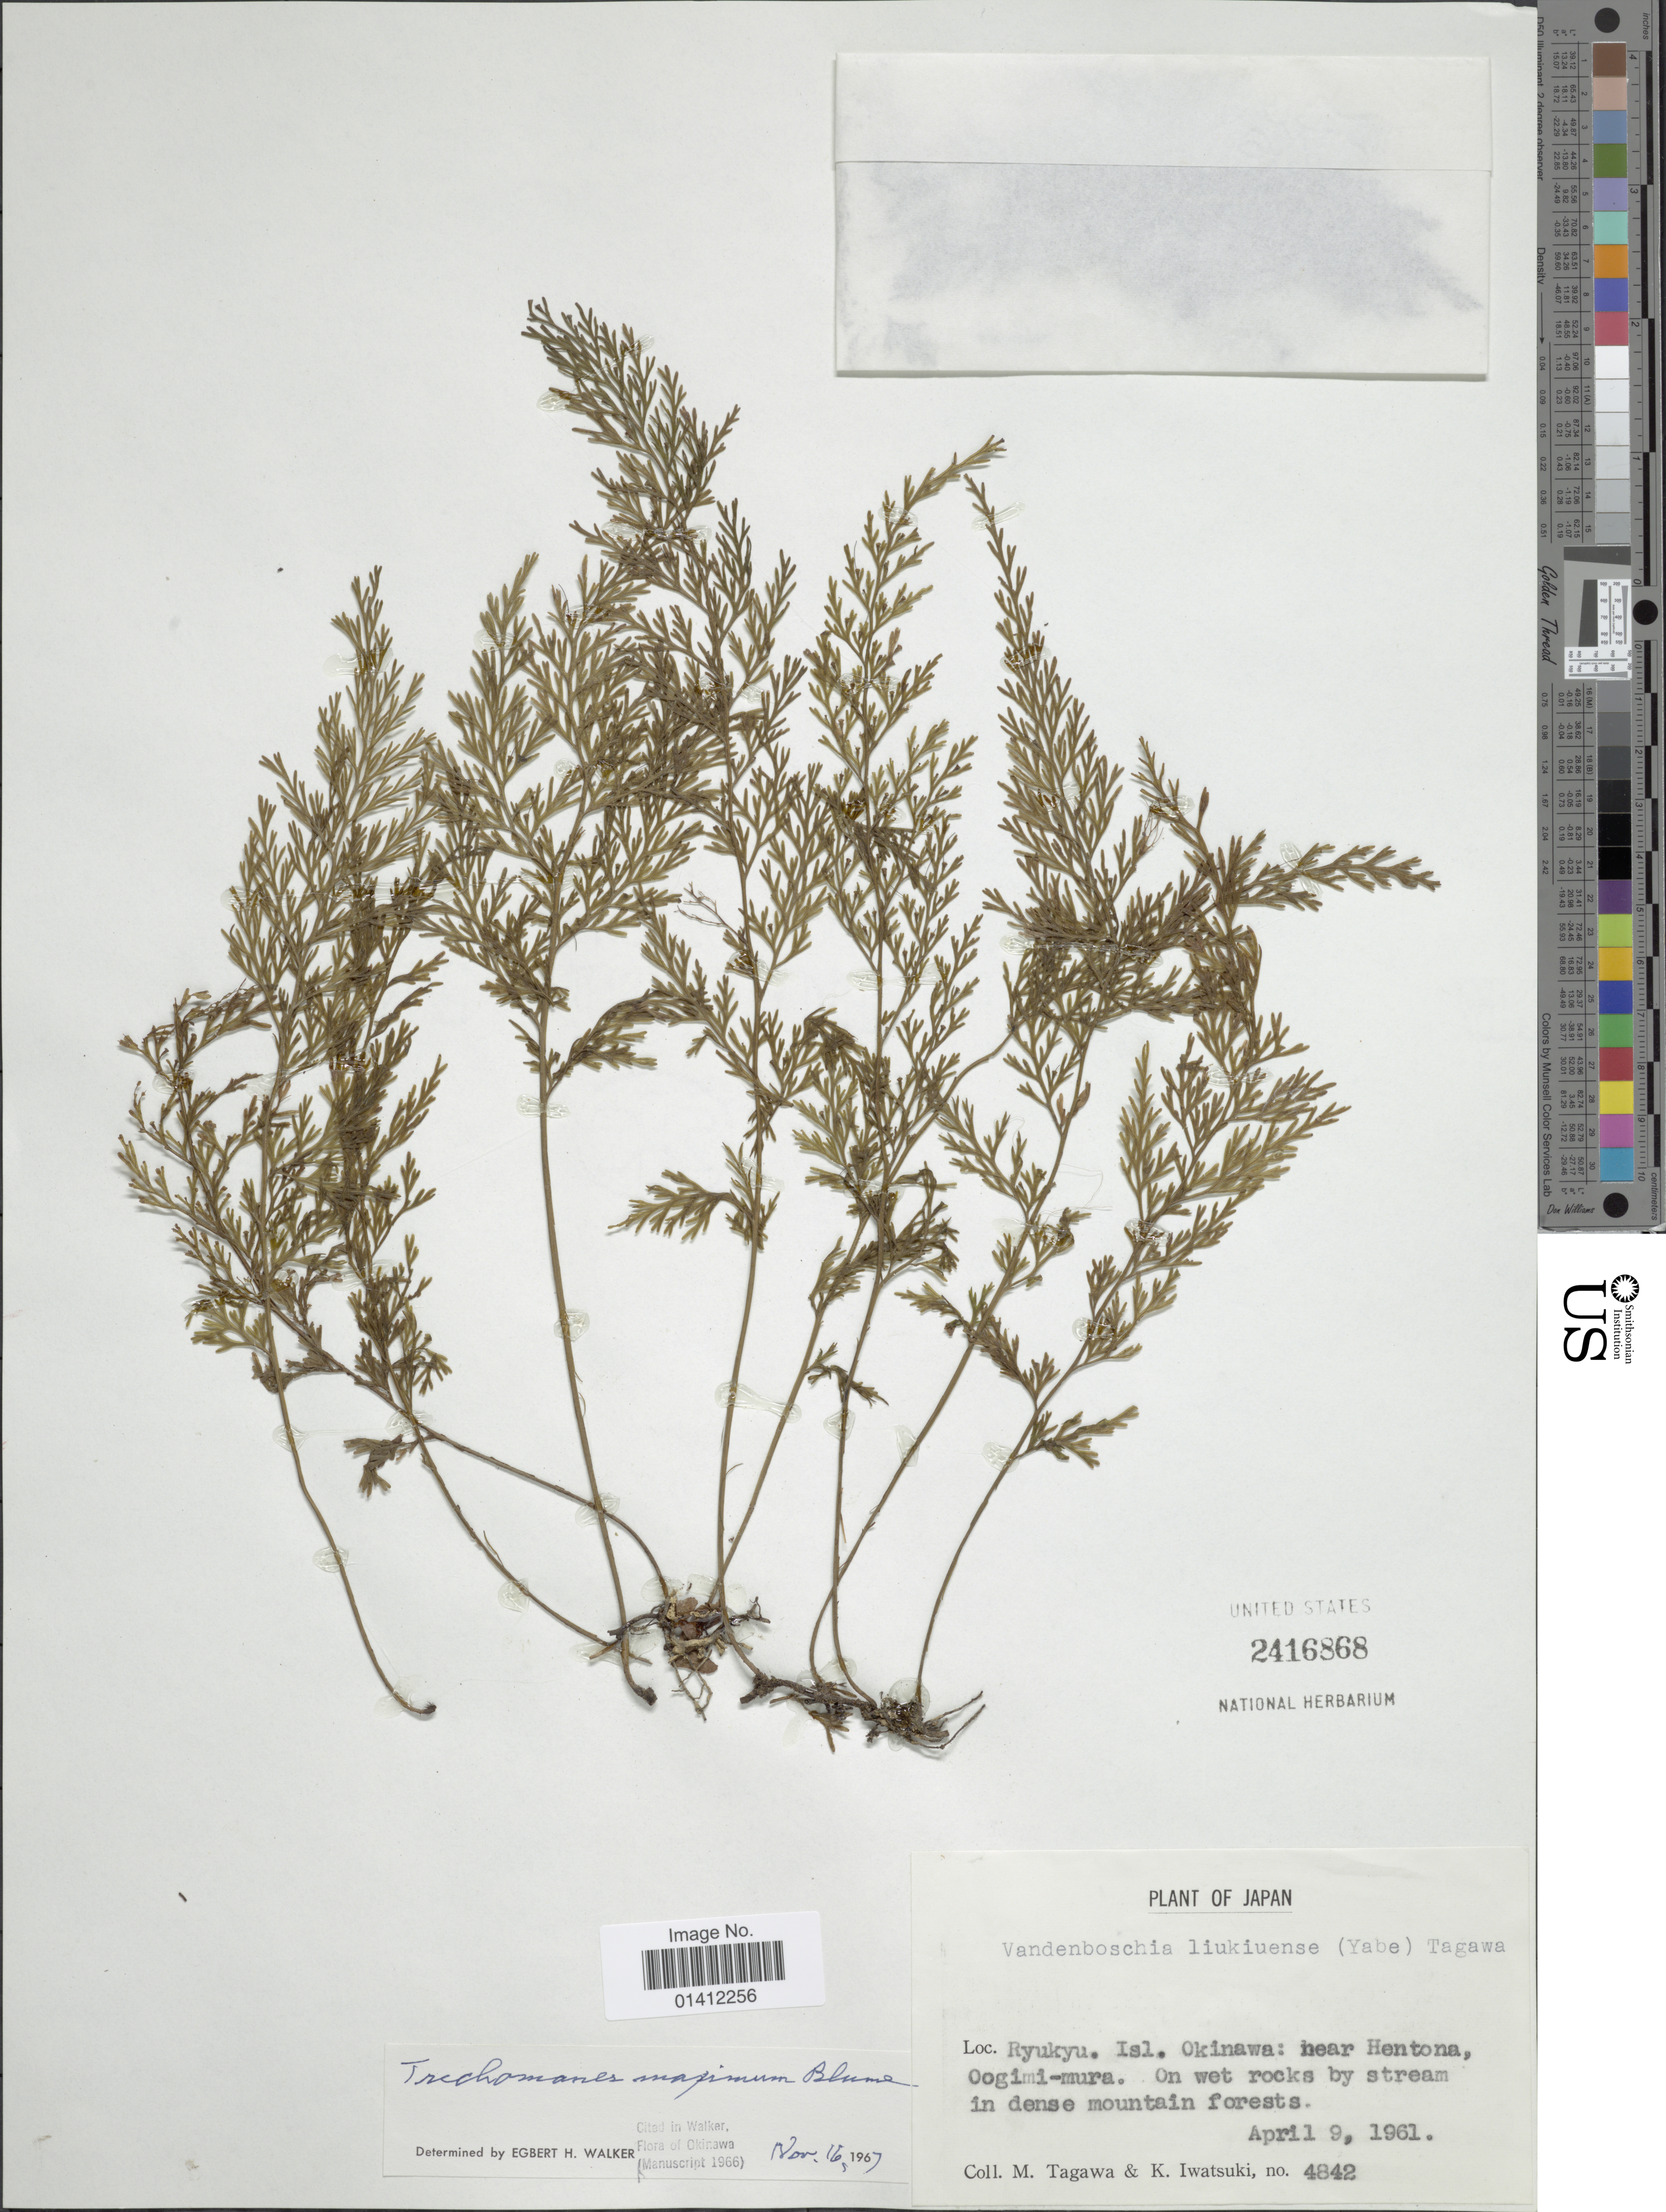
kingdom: Plantae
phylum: Tracheophyta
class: Polypodiopsida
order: Hymenophyllales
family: Hymenophyllaceae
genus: Vandenboschia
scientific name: Vandenboschia maxima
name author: (Blume) Copel.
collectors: M. Tagawa & K. Iwatsuki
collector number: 4842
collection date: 1961-04-09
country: Japan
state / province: Okinawa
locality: Ryukyu. Isl. Okinawa; near Hentona, Oogimi-mura- On wet rocks by stream in dense mountain forests.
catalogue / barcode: US 2416868